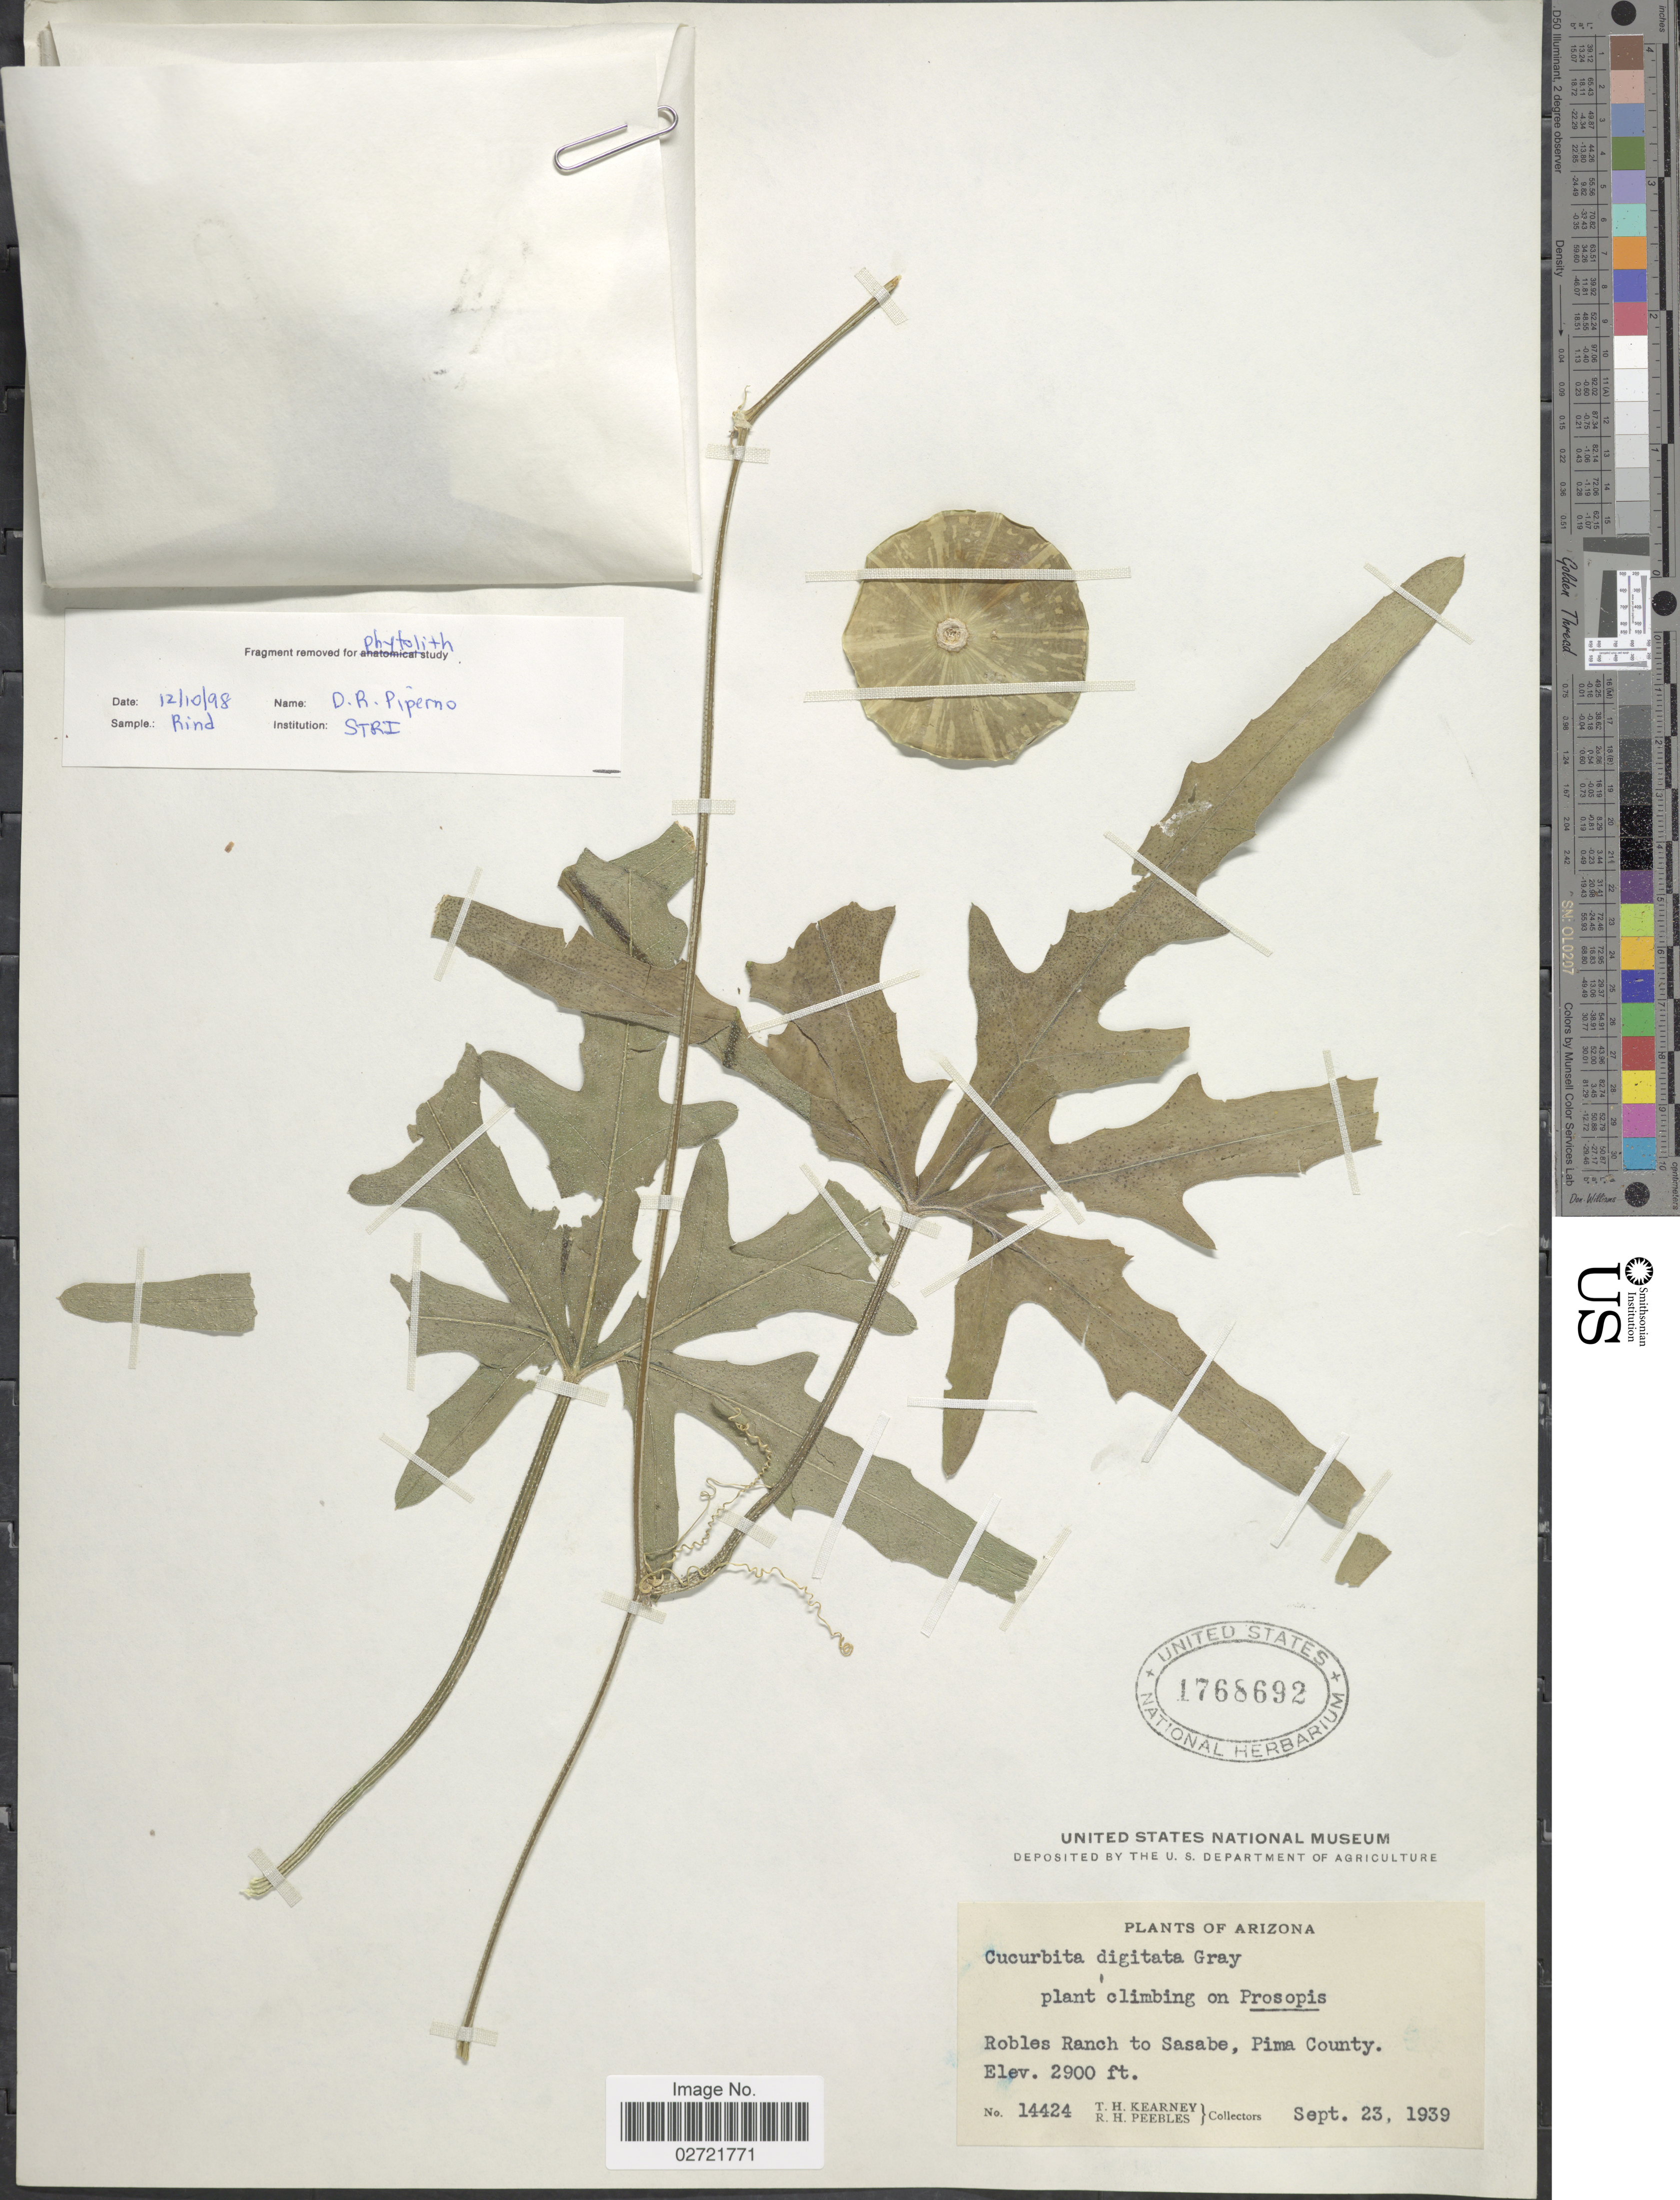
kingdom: Plantae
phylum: Tracheophyta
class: Magnoliopsida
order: Cucurbitales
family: Cucurbitaceae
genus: Cucurbita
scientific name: Cucurbita digitata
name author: A. Gray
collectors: T. H. Kearney & R. H. Peebles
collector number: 14424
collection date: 1939-09-23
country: United States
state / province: Arizona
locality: Robles Ranch to Sasabe, Pima County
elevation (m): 884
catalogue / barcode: US 1768692